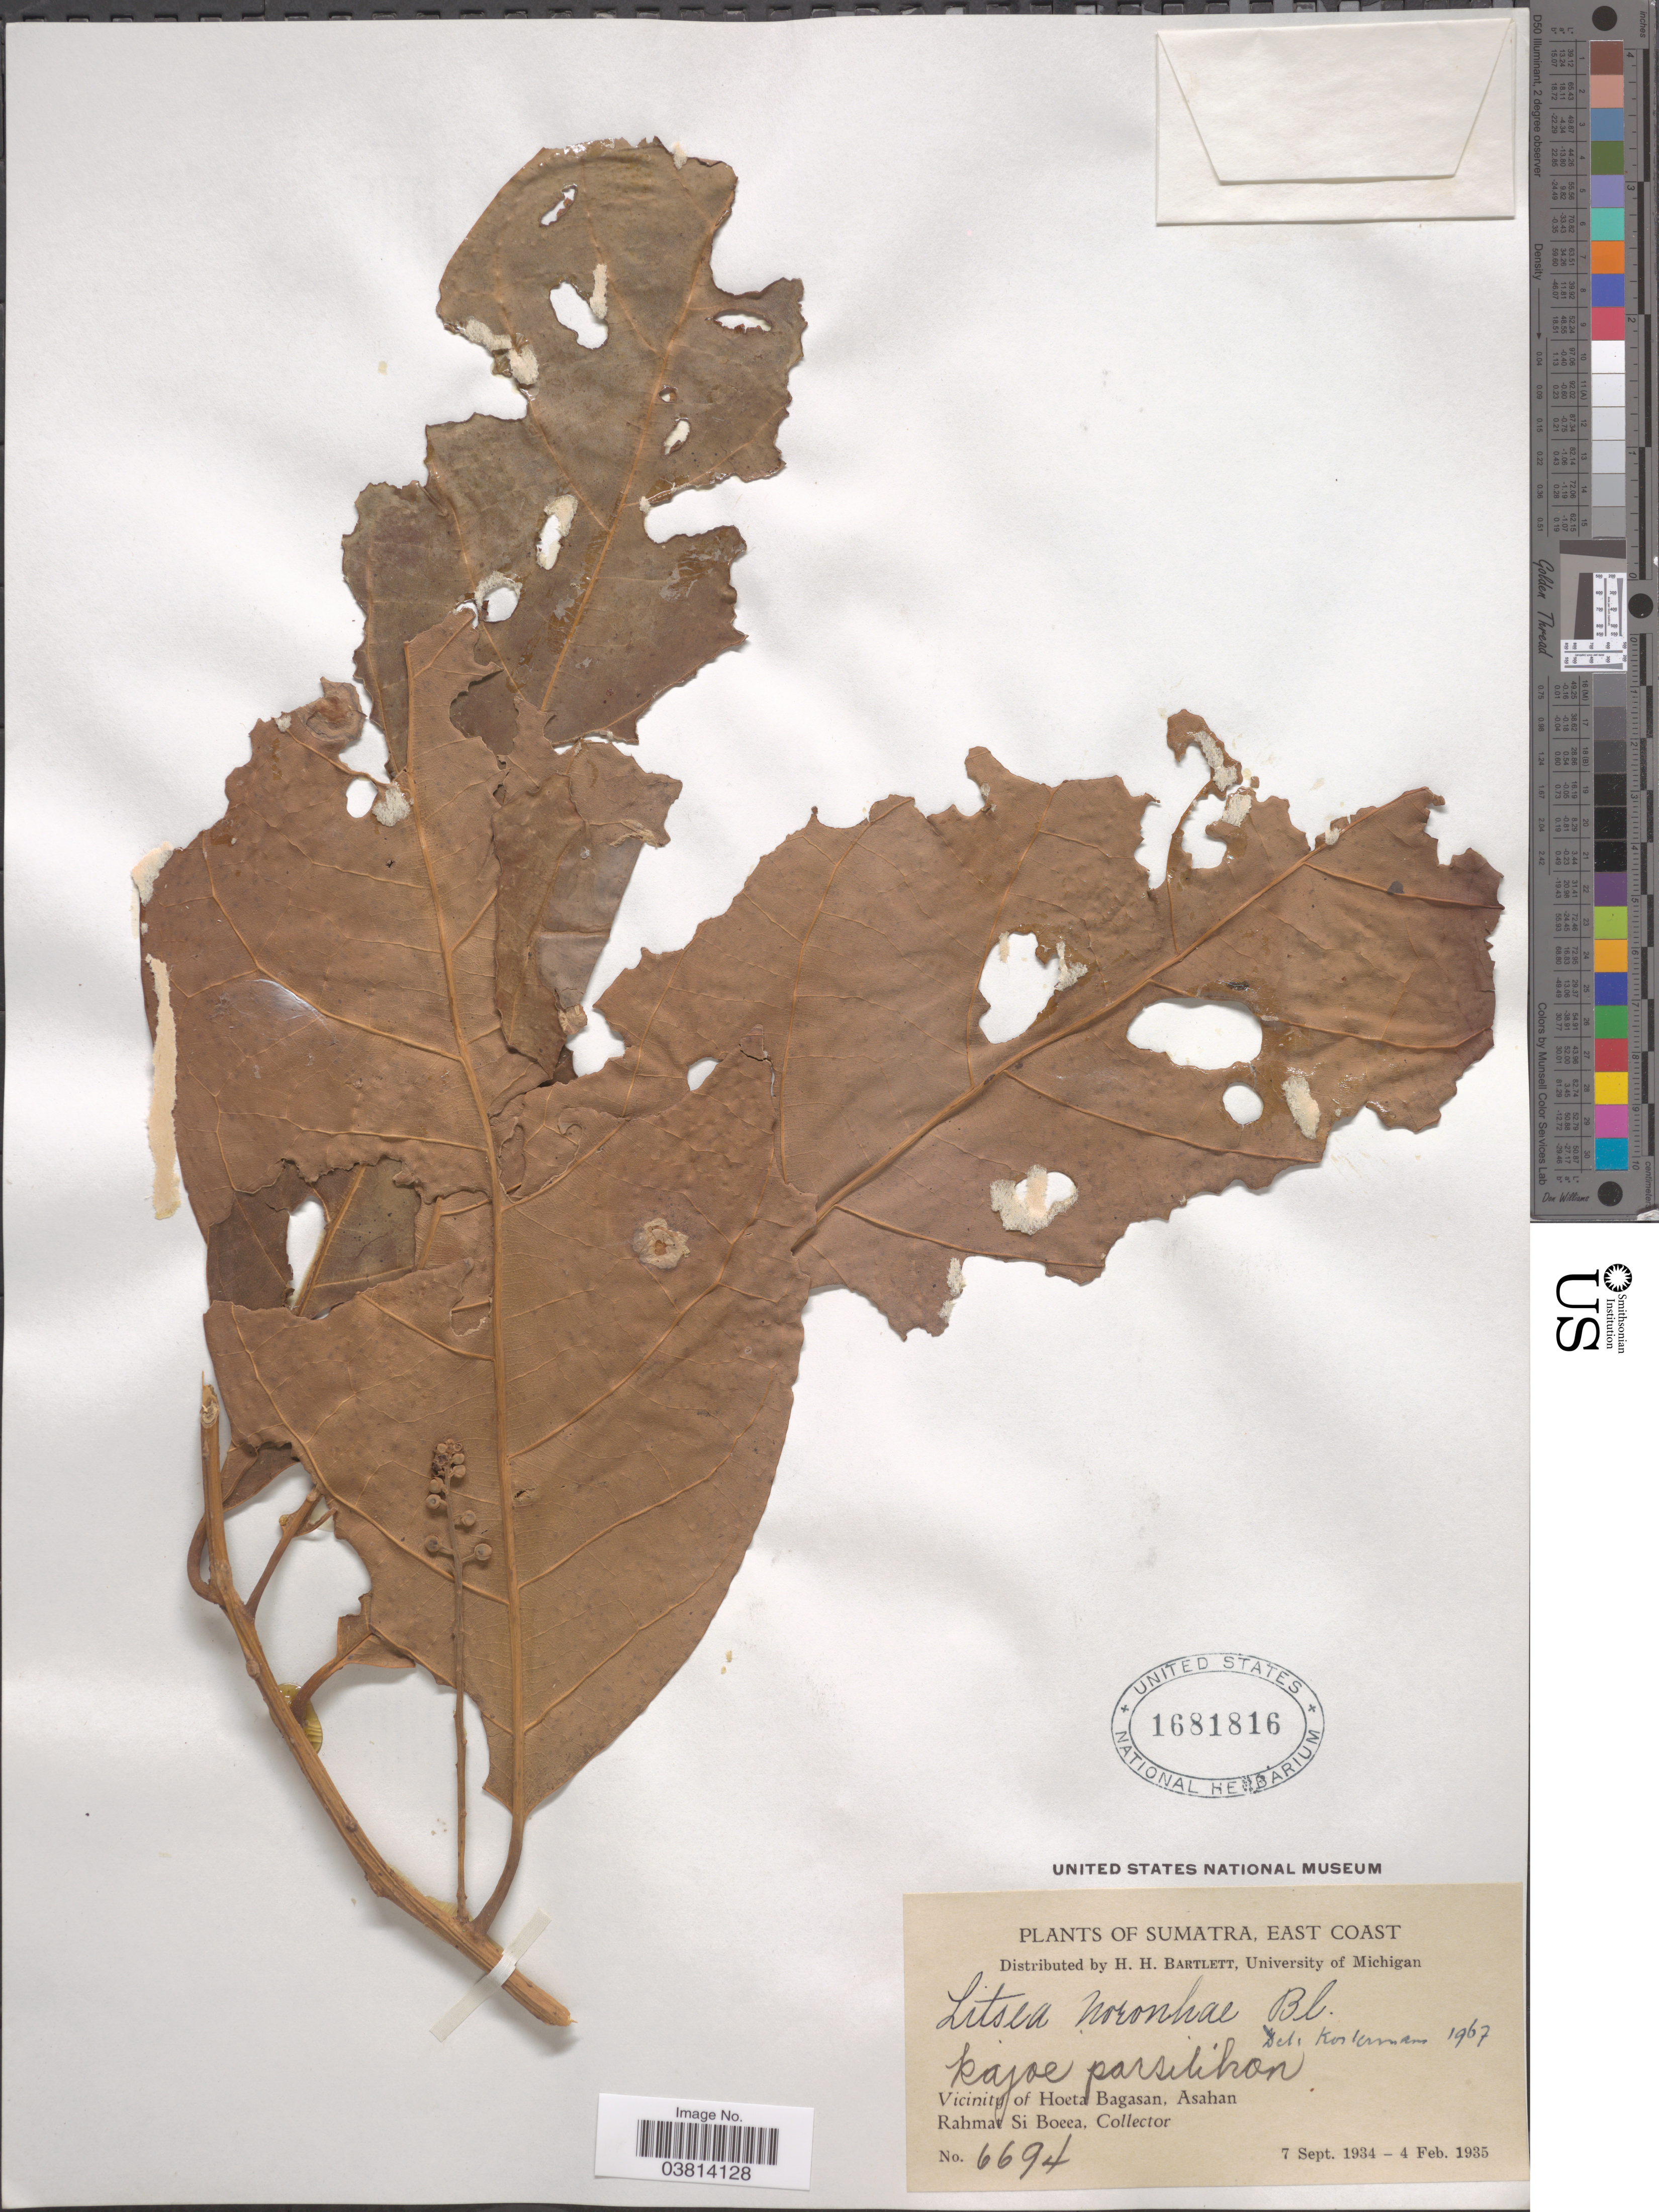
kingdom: Plantae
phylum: Tracheophyta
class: Magnoliopsida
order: Laurales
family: Lauraceae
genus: Litsea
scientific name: Litsea noronhae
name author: Blume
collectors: Rahmat Si Boeea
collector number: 6694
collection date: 1934-09-07/1935-02-04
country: Indonesia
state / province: Sumatra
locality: East Coast. Vicinity of Hoeta Bagasan, Asahan.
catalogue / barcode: US 1681816